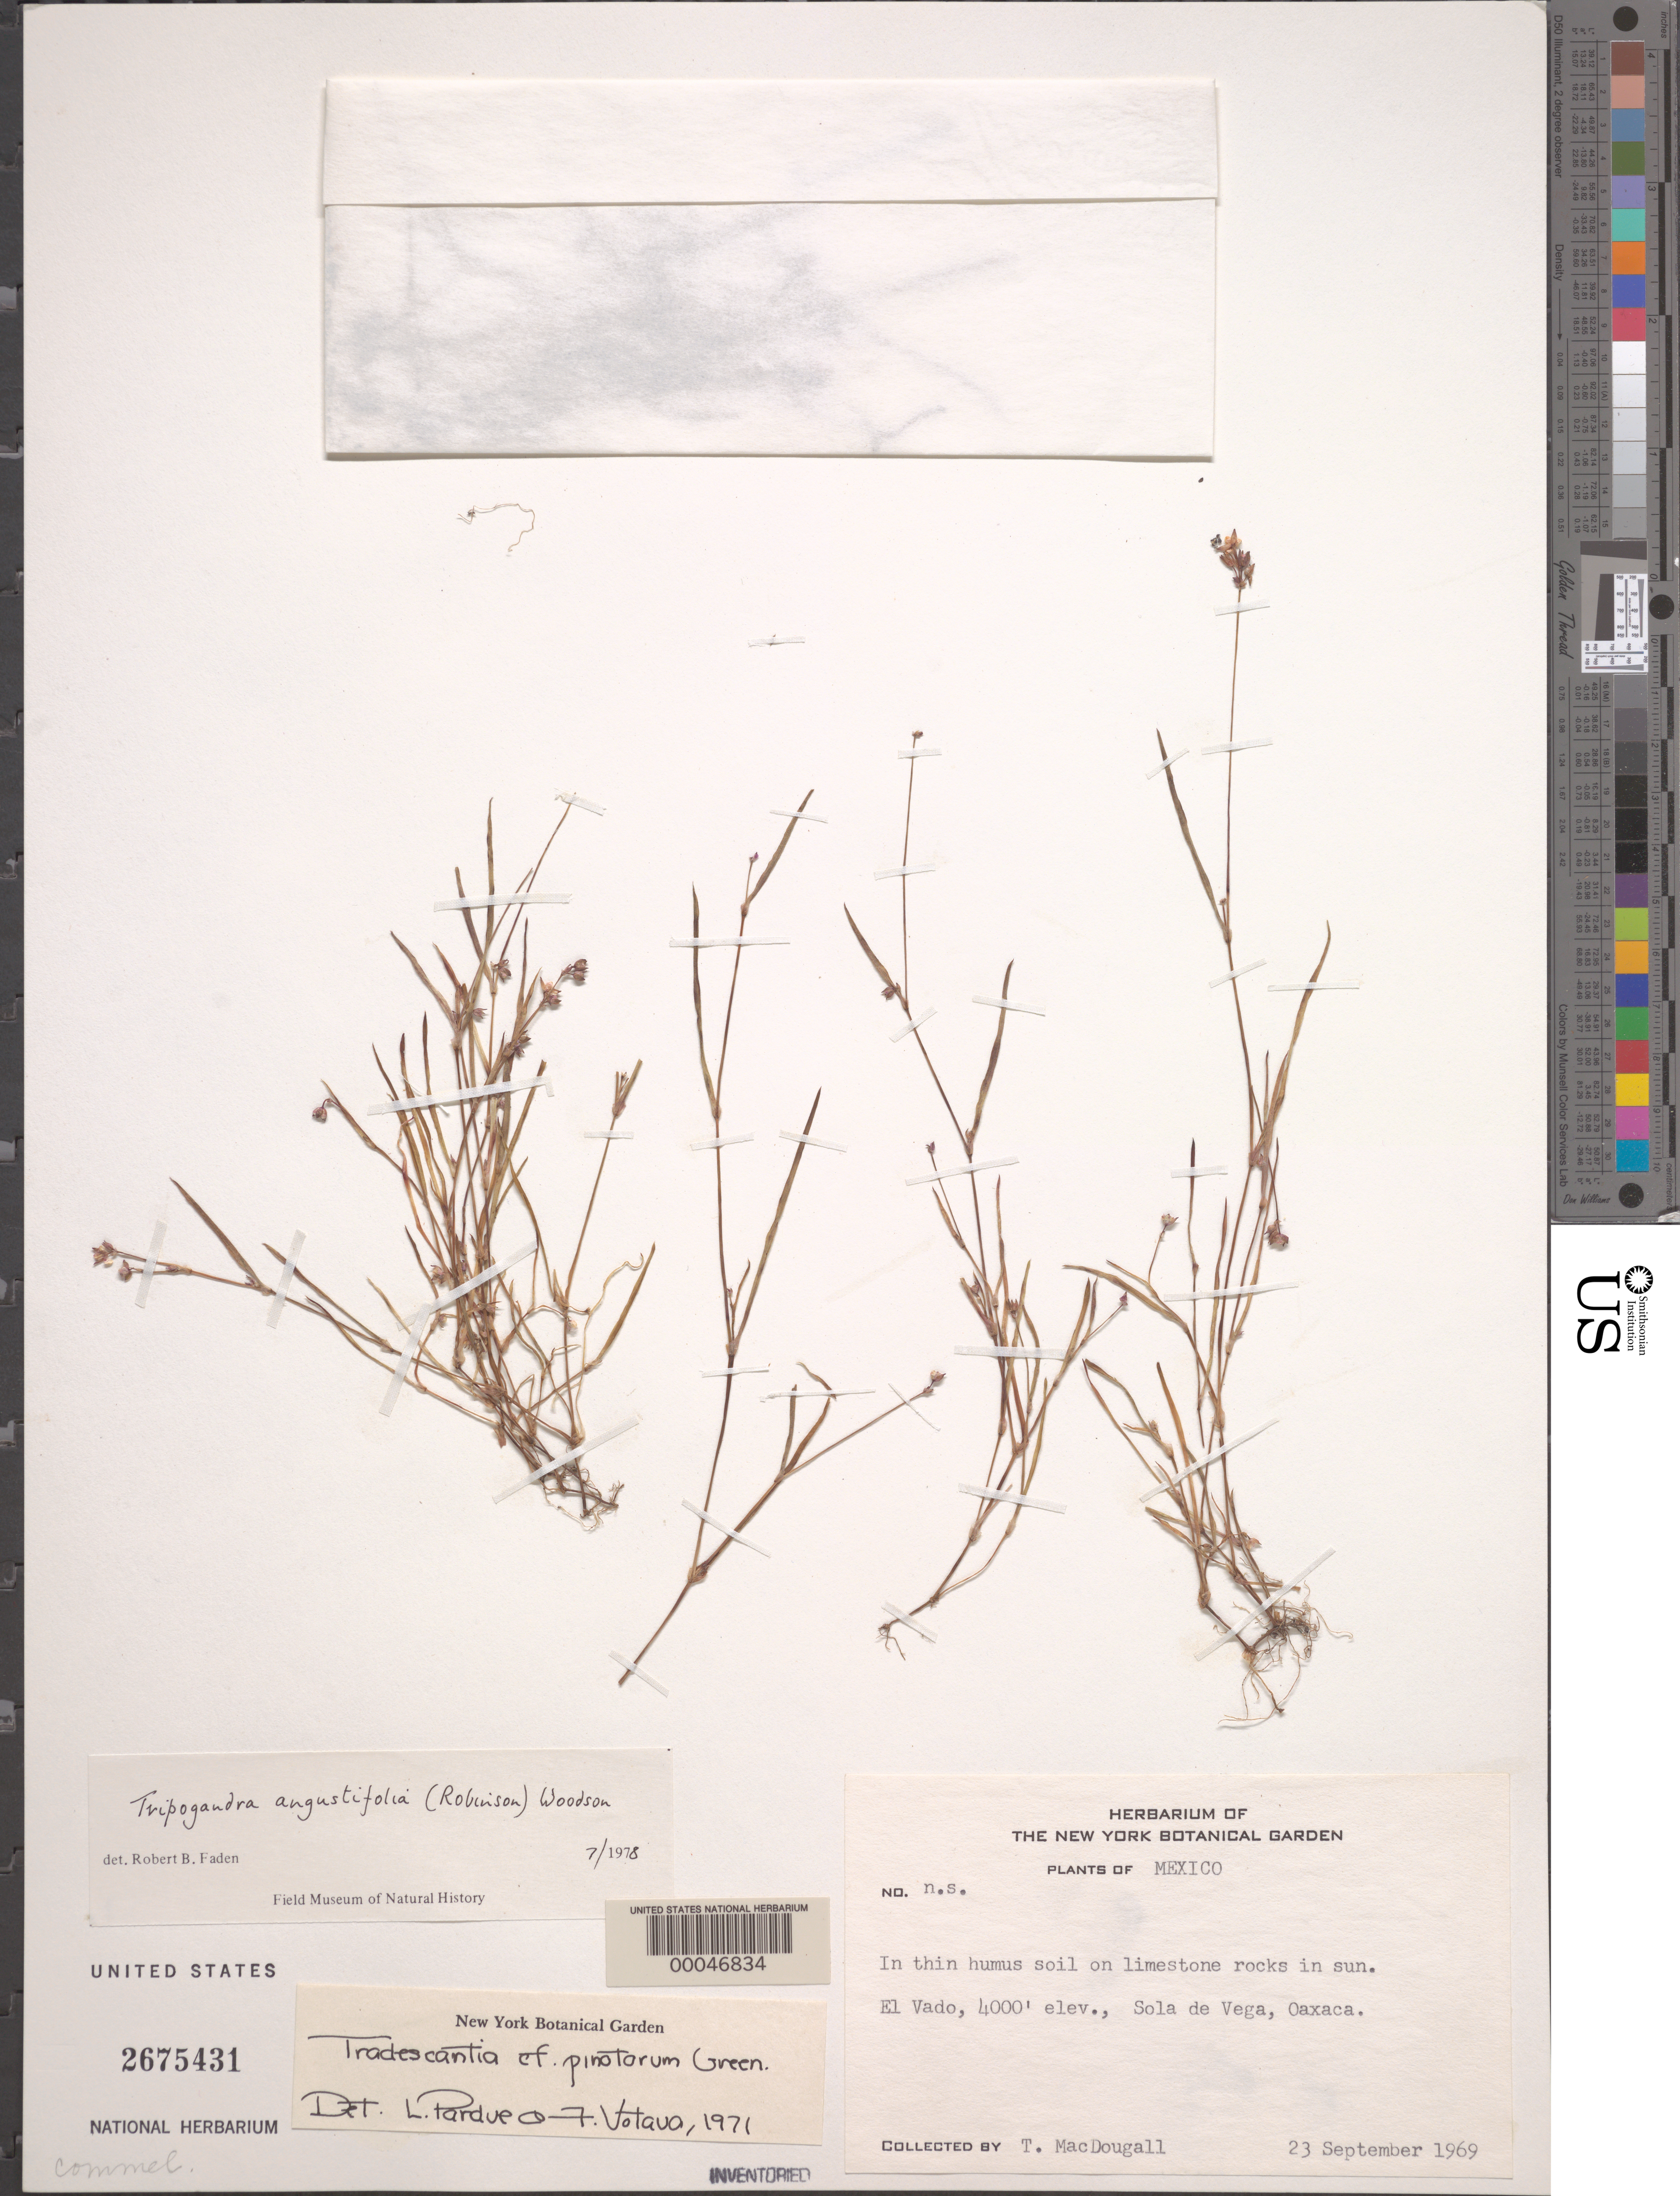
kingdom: Plantae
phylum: Tracheophyta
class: Liliopsida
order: Commelinales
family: Commelinaceae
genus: Tripogandra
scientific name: Tripogandra angustifolia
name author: (B.L. Rob.) Woodson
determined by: Faden, Robert B., (US), Smithsonian Institution - National Museum of Natural History (UNITED STATES)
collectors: T. Macdougall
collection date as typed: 23 Sep 1969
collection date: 1969-09-23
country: Mexico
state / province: Oaxaca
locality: Sola de vega, el uado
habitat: Thin humus on limestone, full sun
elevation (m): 1220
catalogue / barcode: US 2675431